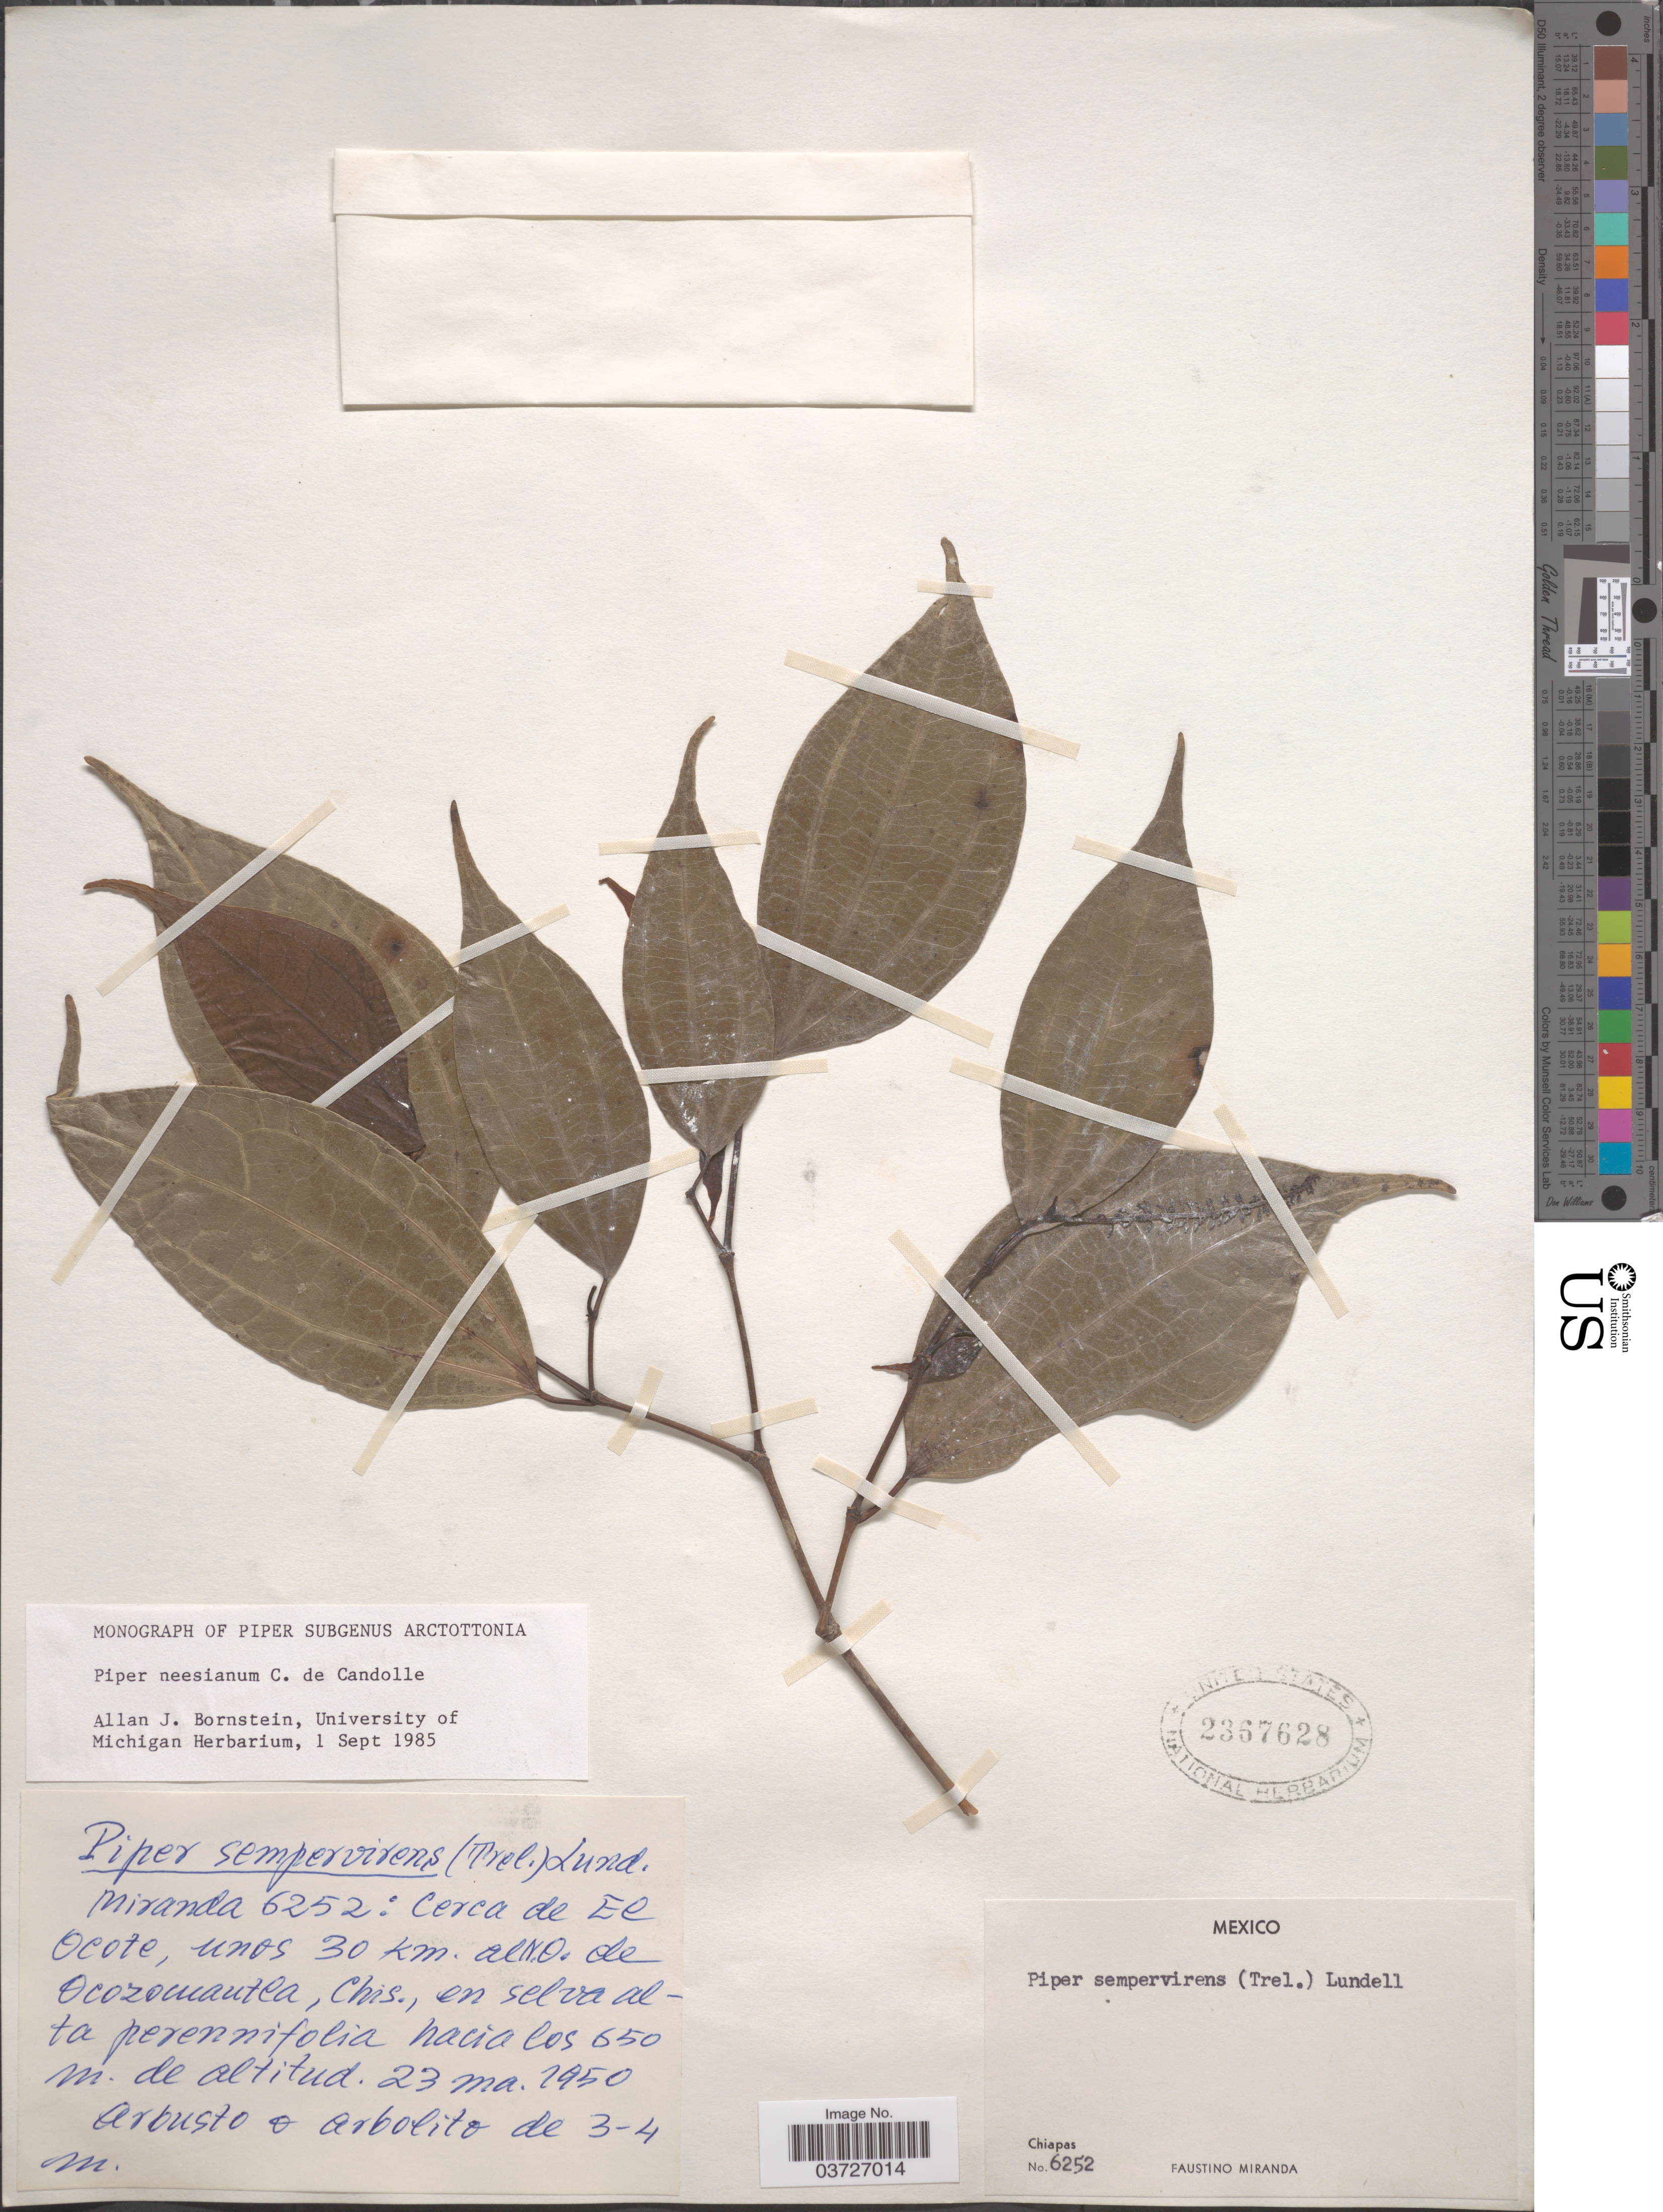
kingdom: Plantae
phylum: Tracheophyta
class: Magnoliopsida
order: Piperales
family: Piperaceae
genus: Piper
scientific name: Piper neesianum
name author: C. DC.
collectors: F. Miranda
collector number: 6252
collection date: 1950-03-23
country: Mexico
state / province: Chiapas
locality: Cerca de El Ocote, unos 30 km. al N.O. de Ocozocuautla.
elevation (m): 650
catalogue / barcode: US 2367628